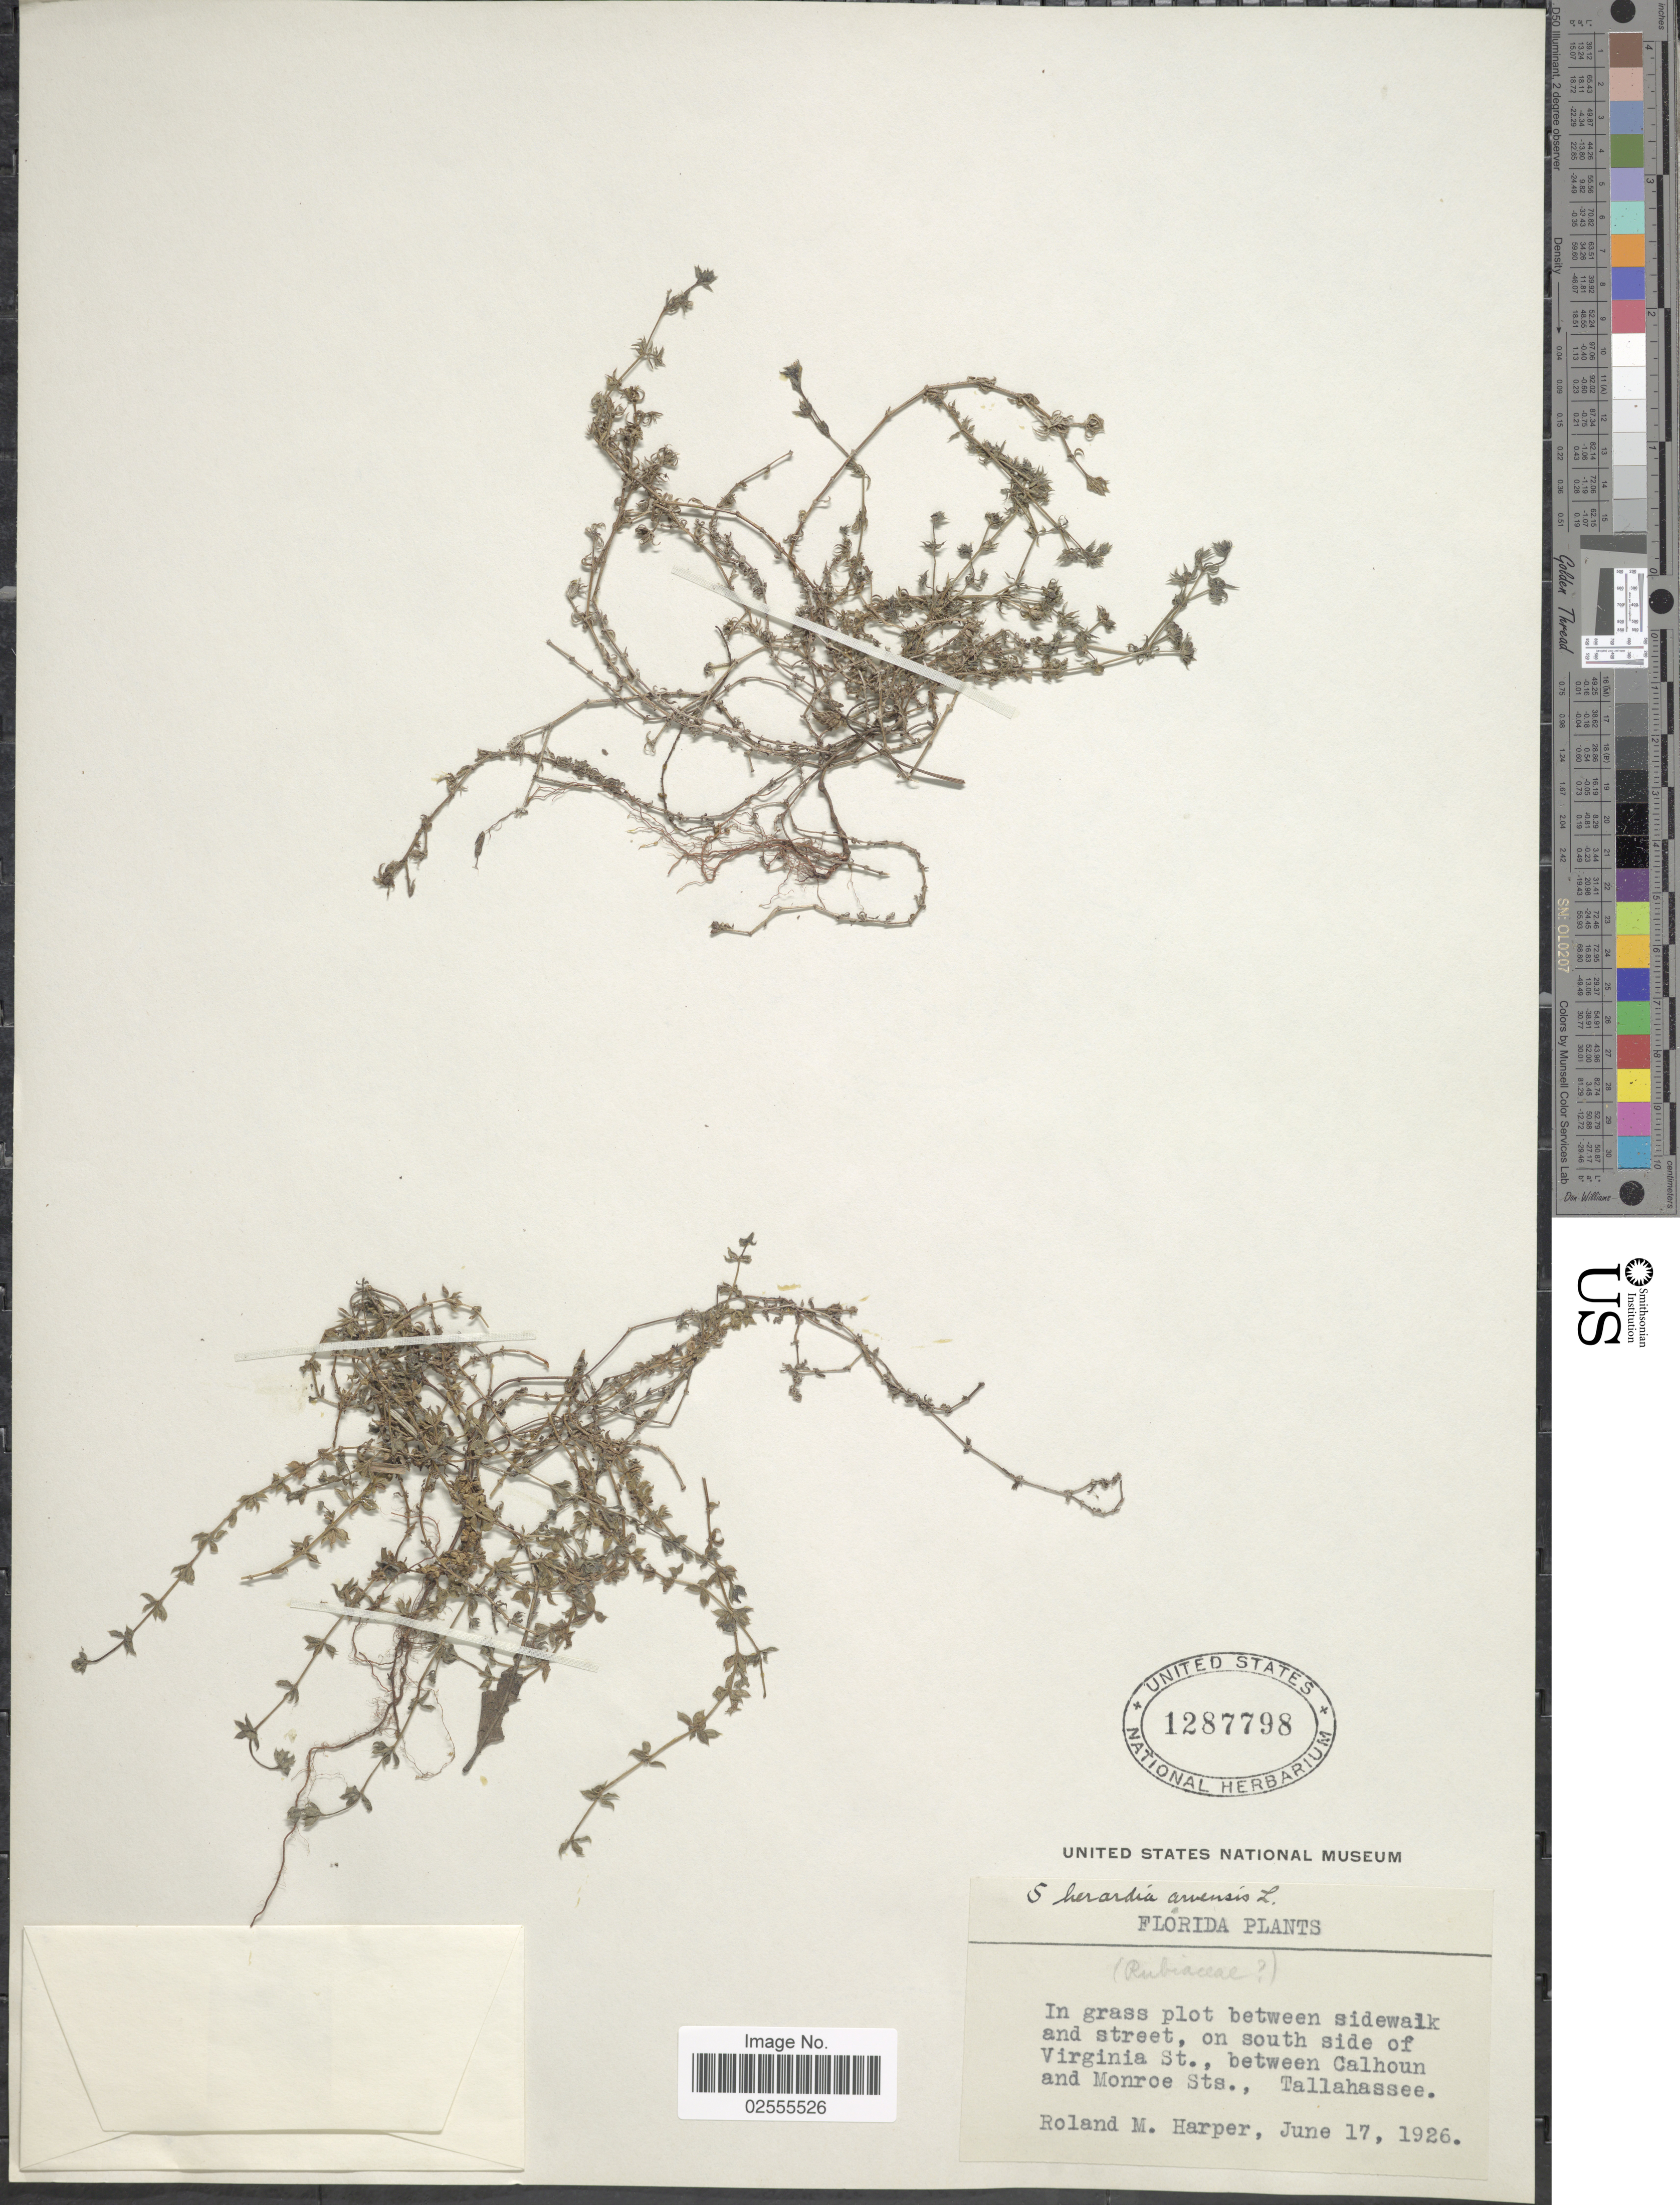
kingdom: Plantae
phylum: Tracheophyta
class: Magnoliopsida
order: Gentianales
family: Rubiaceae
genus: Sherardia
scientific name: Sherardia arvensis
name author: L.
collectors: R. M. Harper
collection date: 1926-06-17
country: United States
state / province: Florida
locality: In grass plot between sidewalk and street, on south side of Virginia St., between Calhoun and Monroe Sts., Tallahassee.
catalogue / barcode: US 1287798